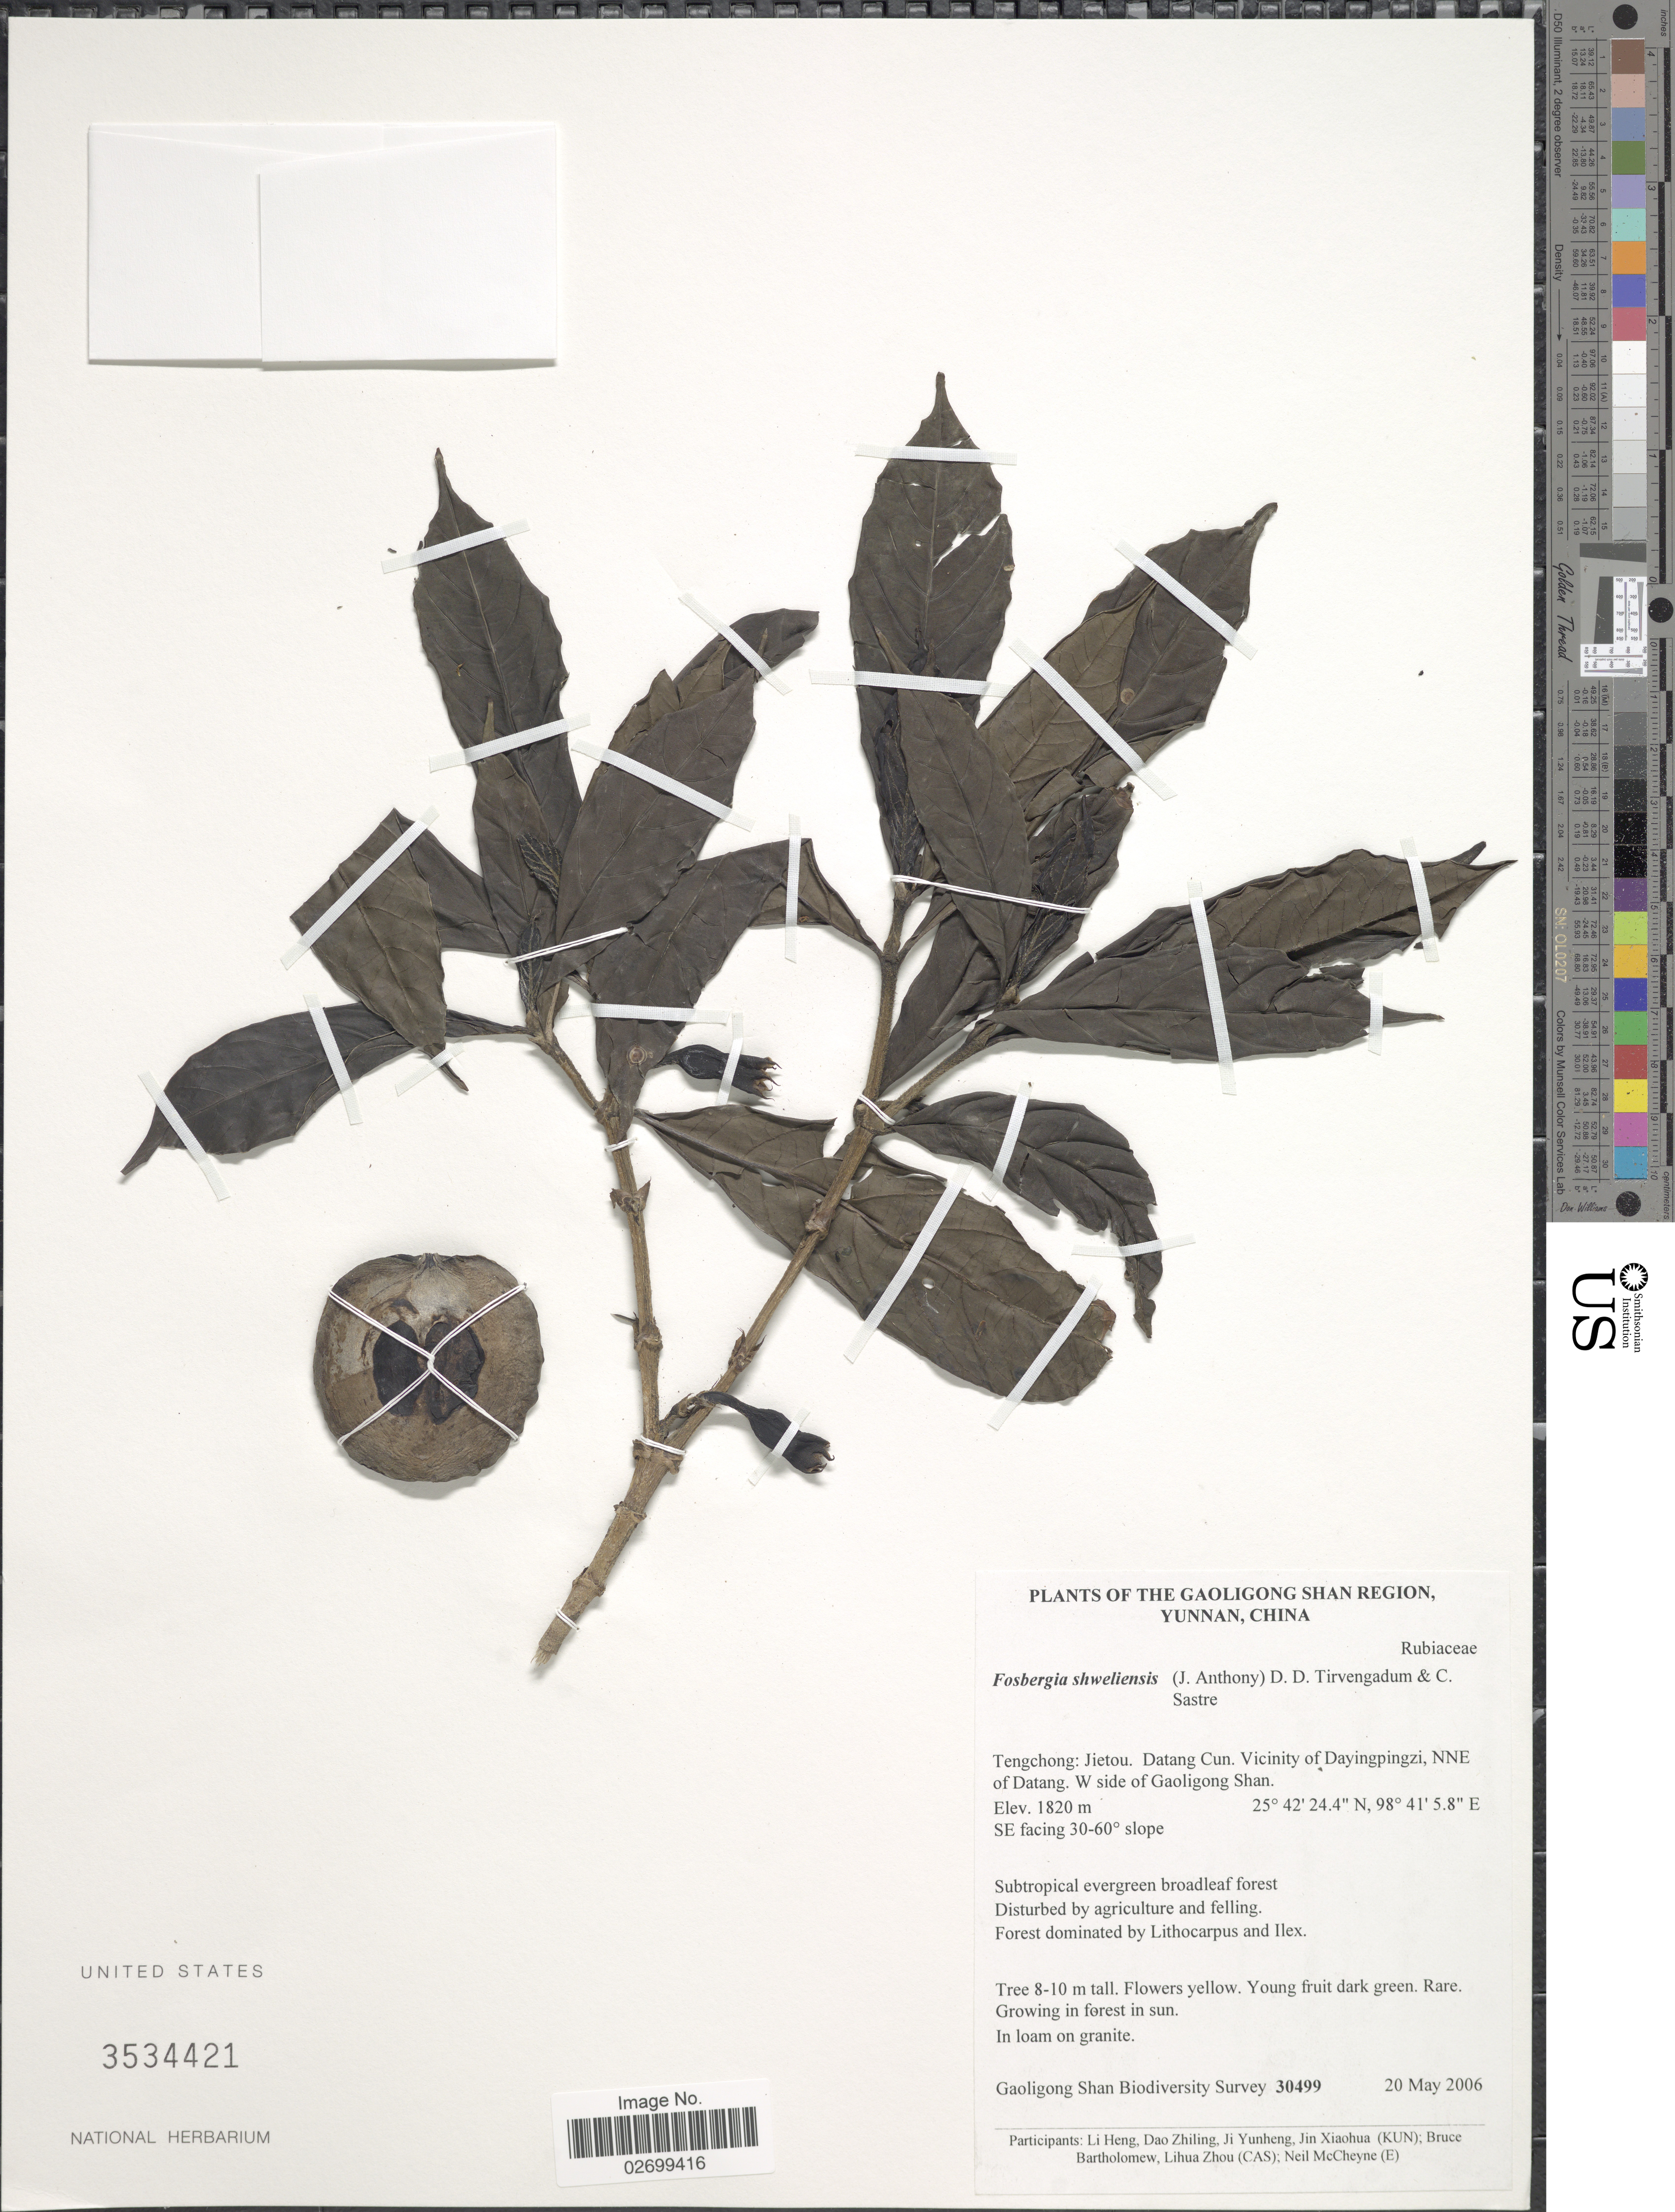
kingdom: Plantae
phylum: Tracheophyta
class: Magnoliopsida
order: Gentianales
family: Rubiaceae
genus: Fosbergia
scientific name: Fosbergia shweliensis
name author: (J. Anthony) Tirveng. & Sastre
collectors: Gaoligong Shan Biodiversity Survey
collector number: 30499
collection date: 2006-05-20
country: China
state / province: Yunnan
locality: Gaoligong Shan Region, Tengchong: Juetou, Datang. W side of Gaoligong Shan, SE facing 30-60° slope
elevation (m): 1820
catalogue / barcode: US 3534421